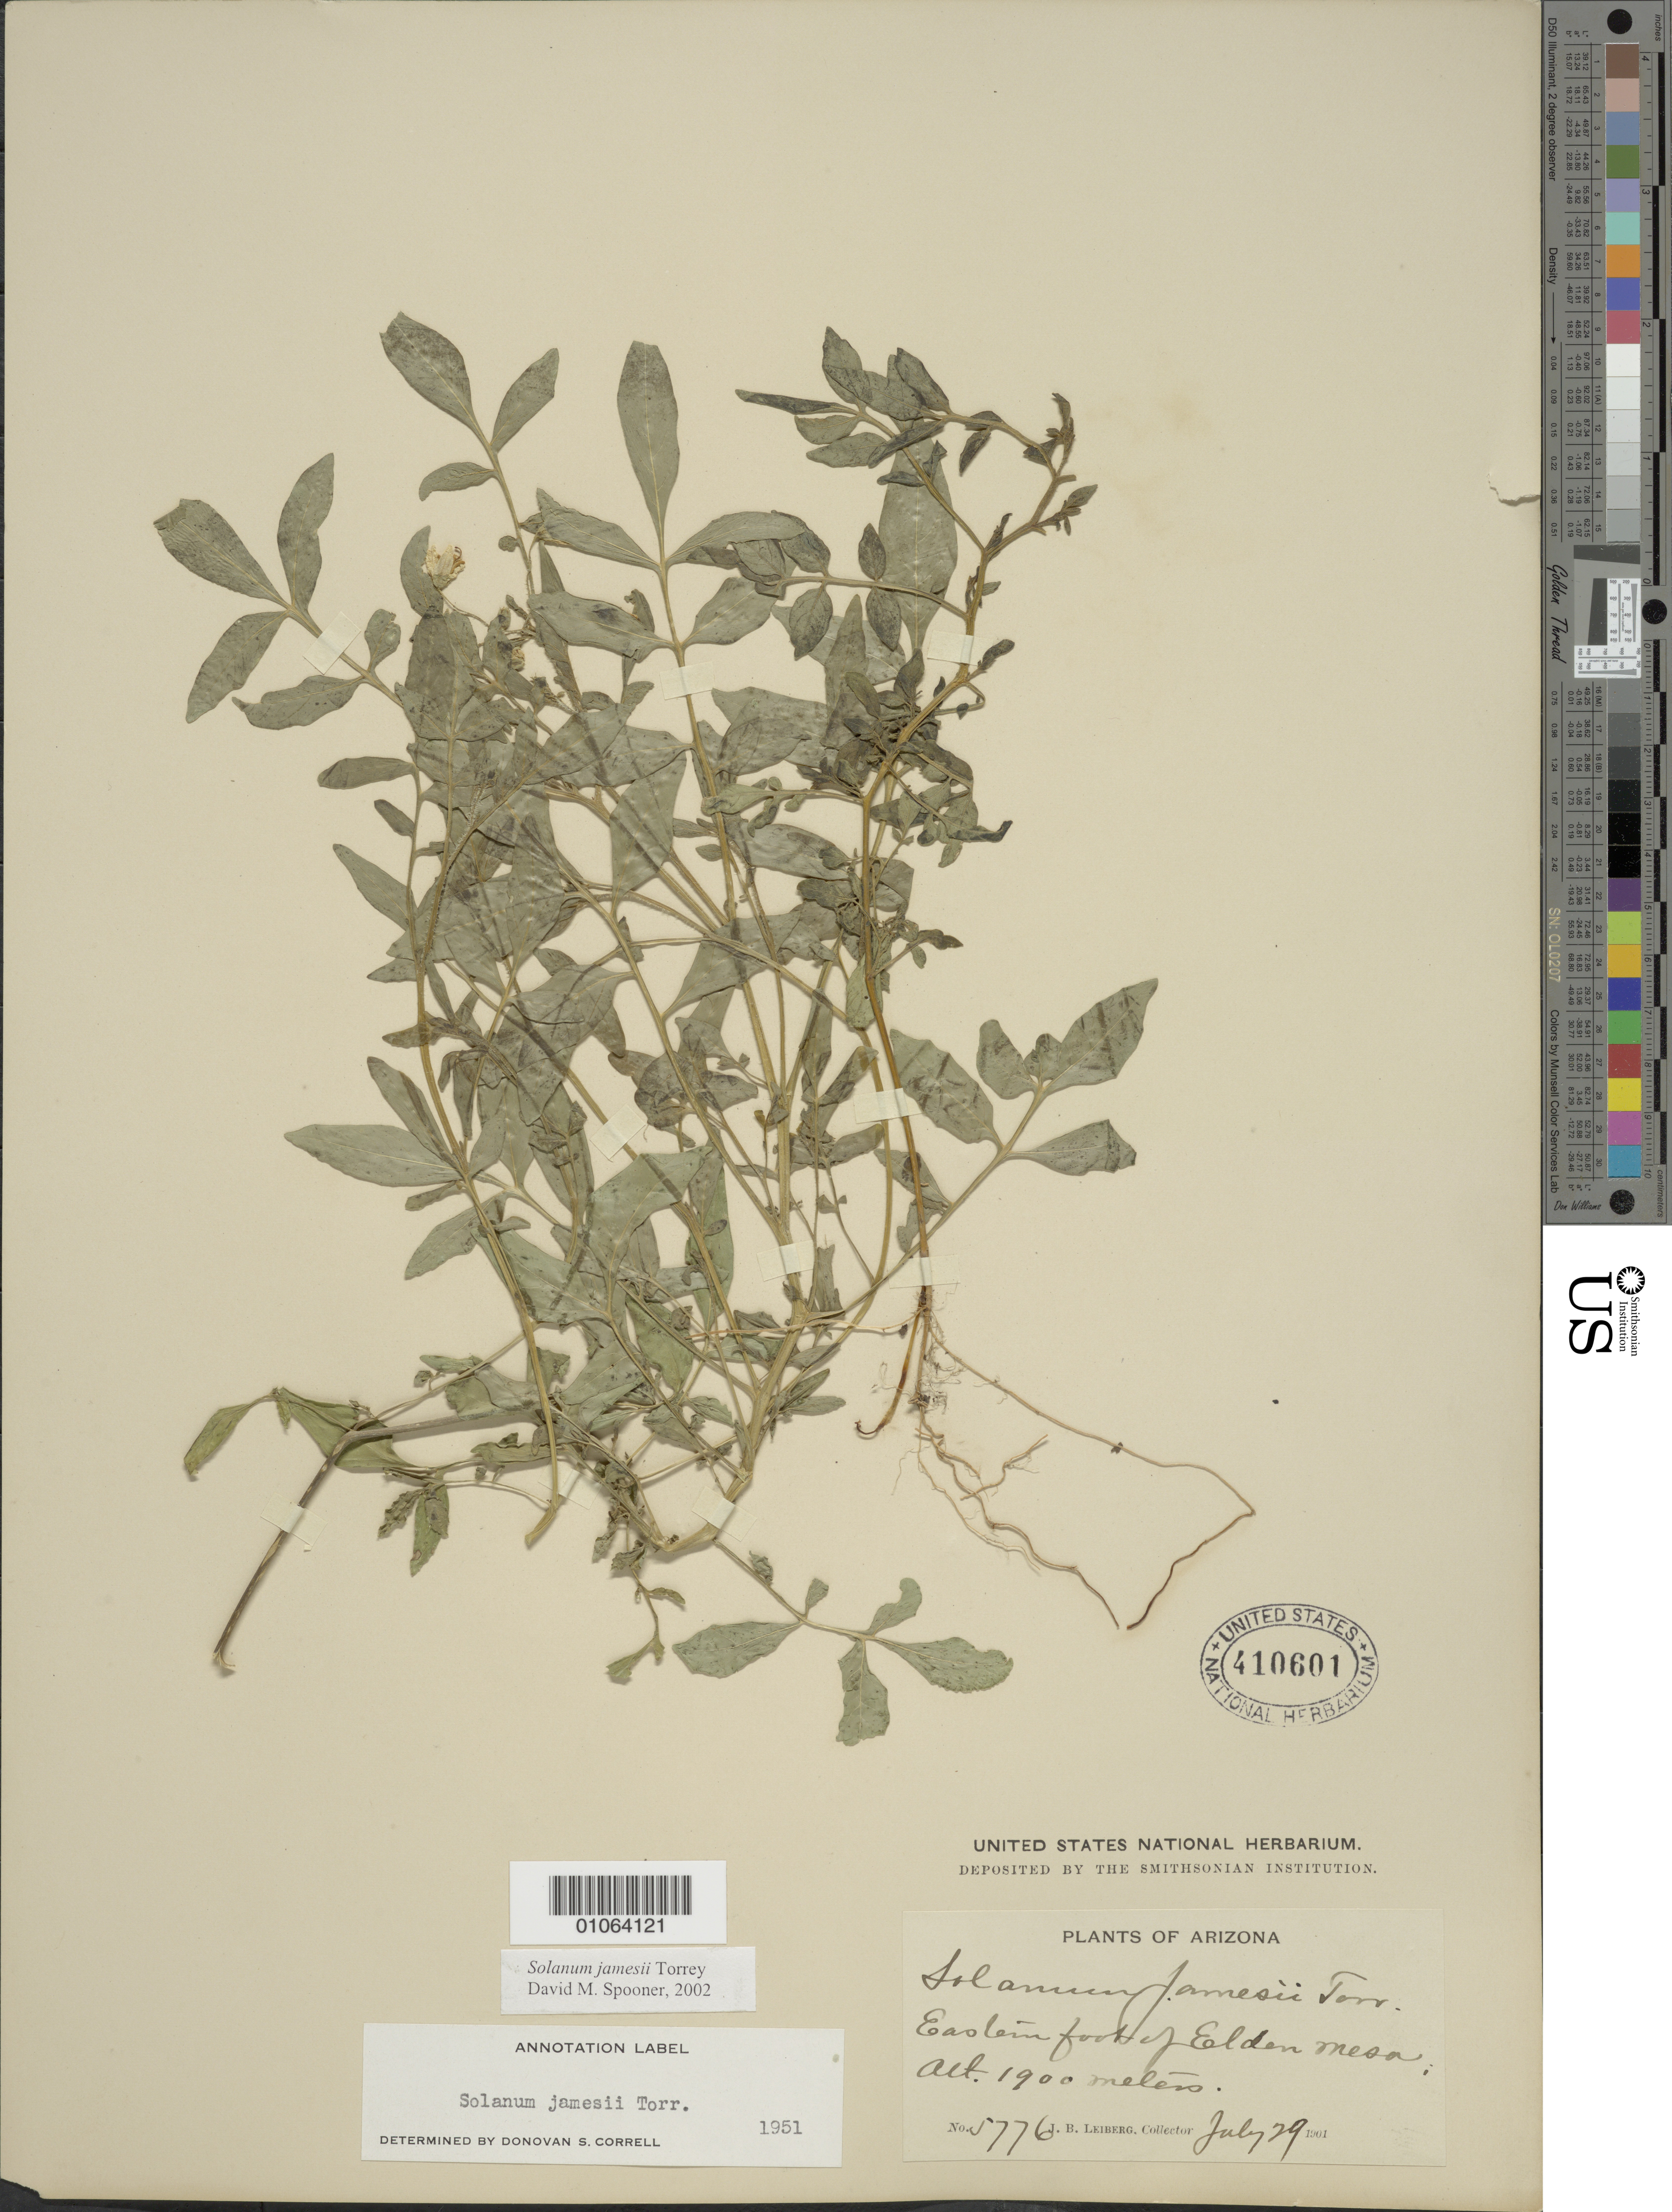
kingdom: Plantae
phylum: Tracheophyta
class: Magnoliopsida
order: Solanales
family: Solanaceae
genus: Solanum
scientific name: Solanum jamesii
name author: Torr.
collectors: J. B. Leiberg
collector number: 5776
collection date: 1901-07-29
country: United States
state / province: Arizona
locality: Eastern foot of Elden Mesa.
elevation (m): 1900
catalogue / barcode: US 410601